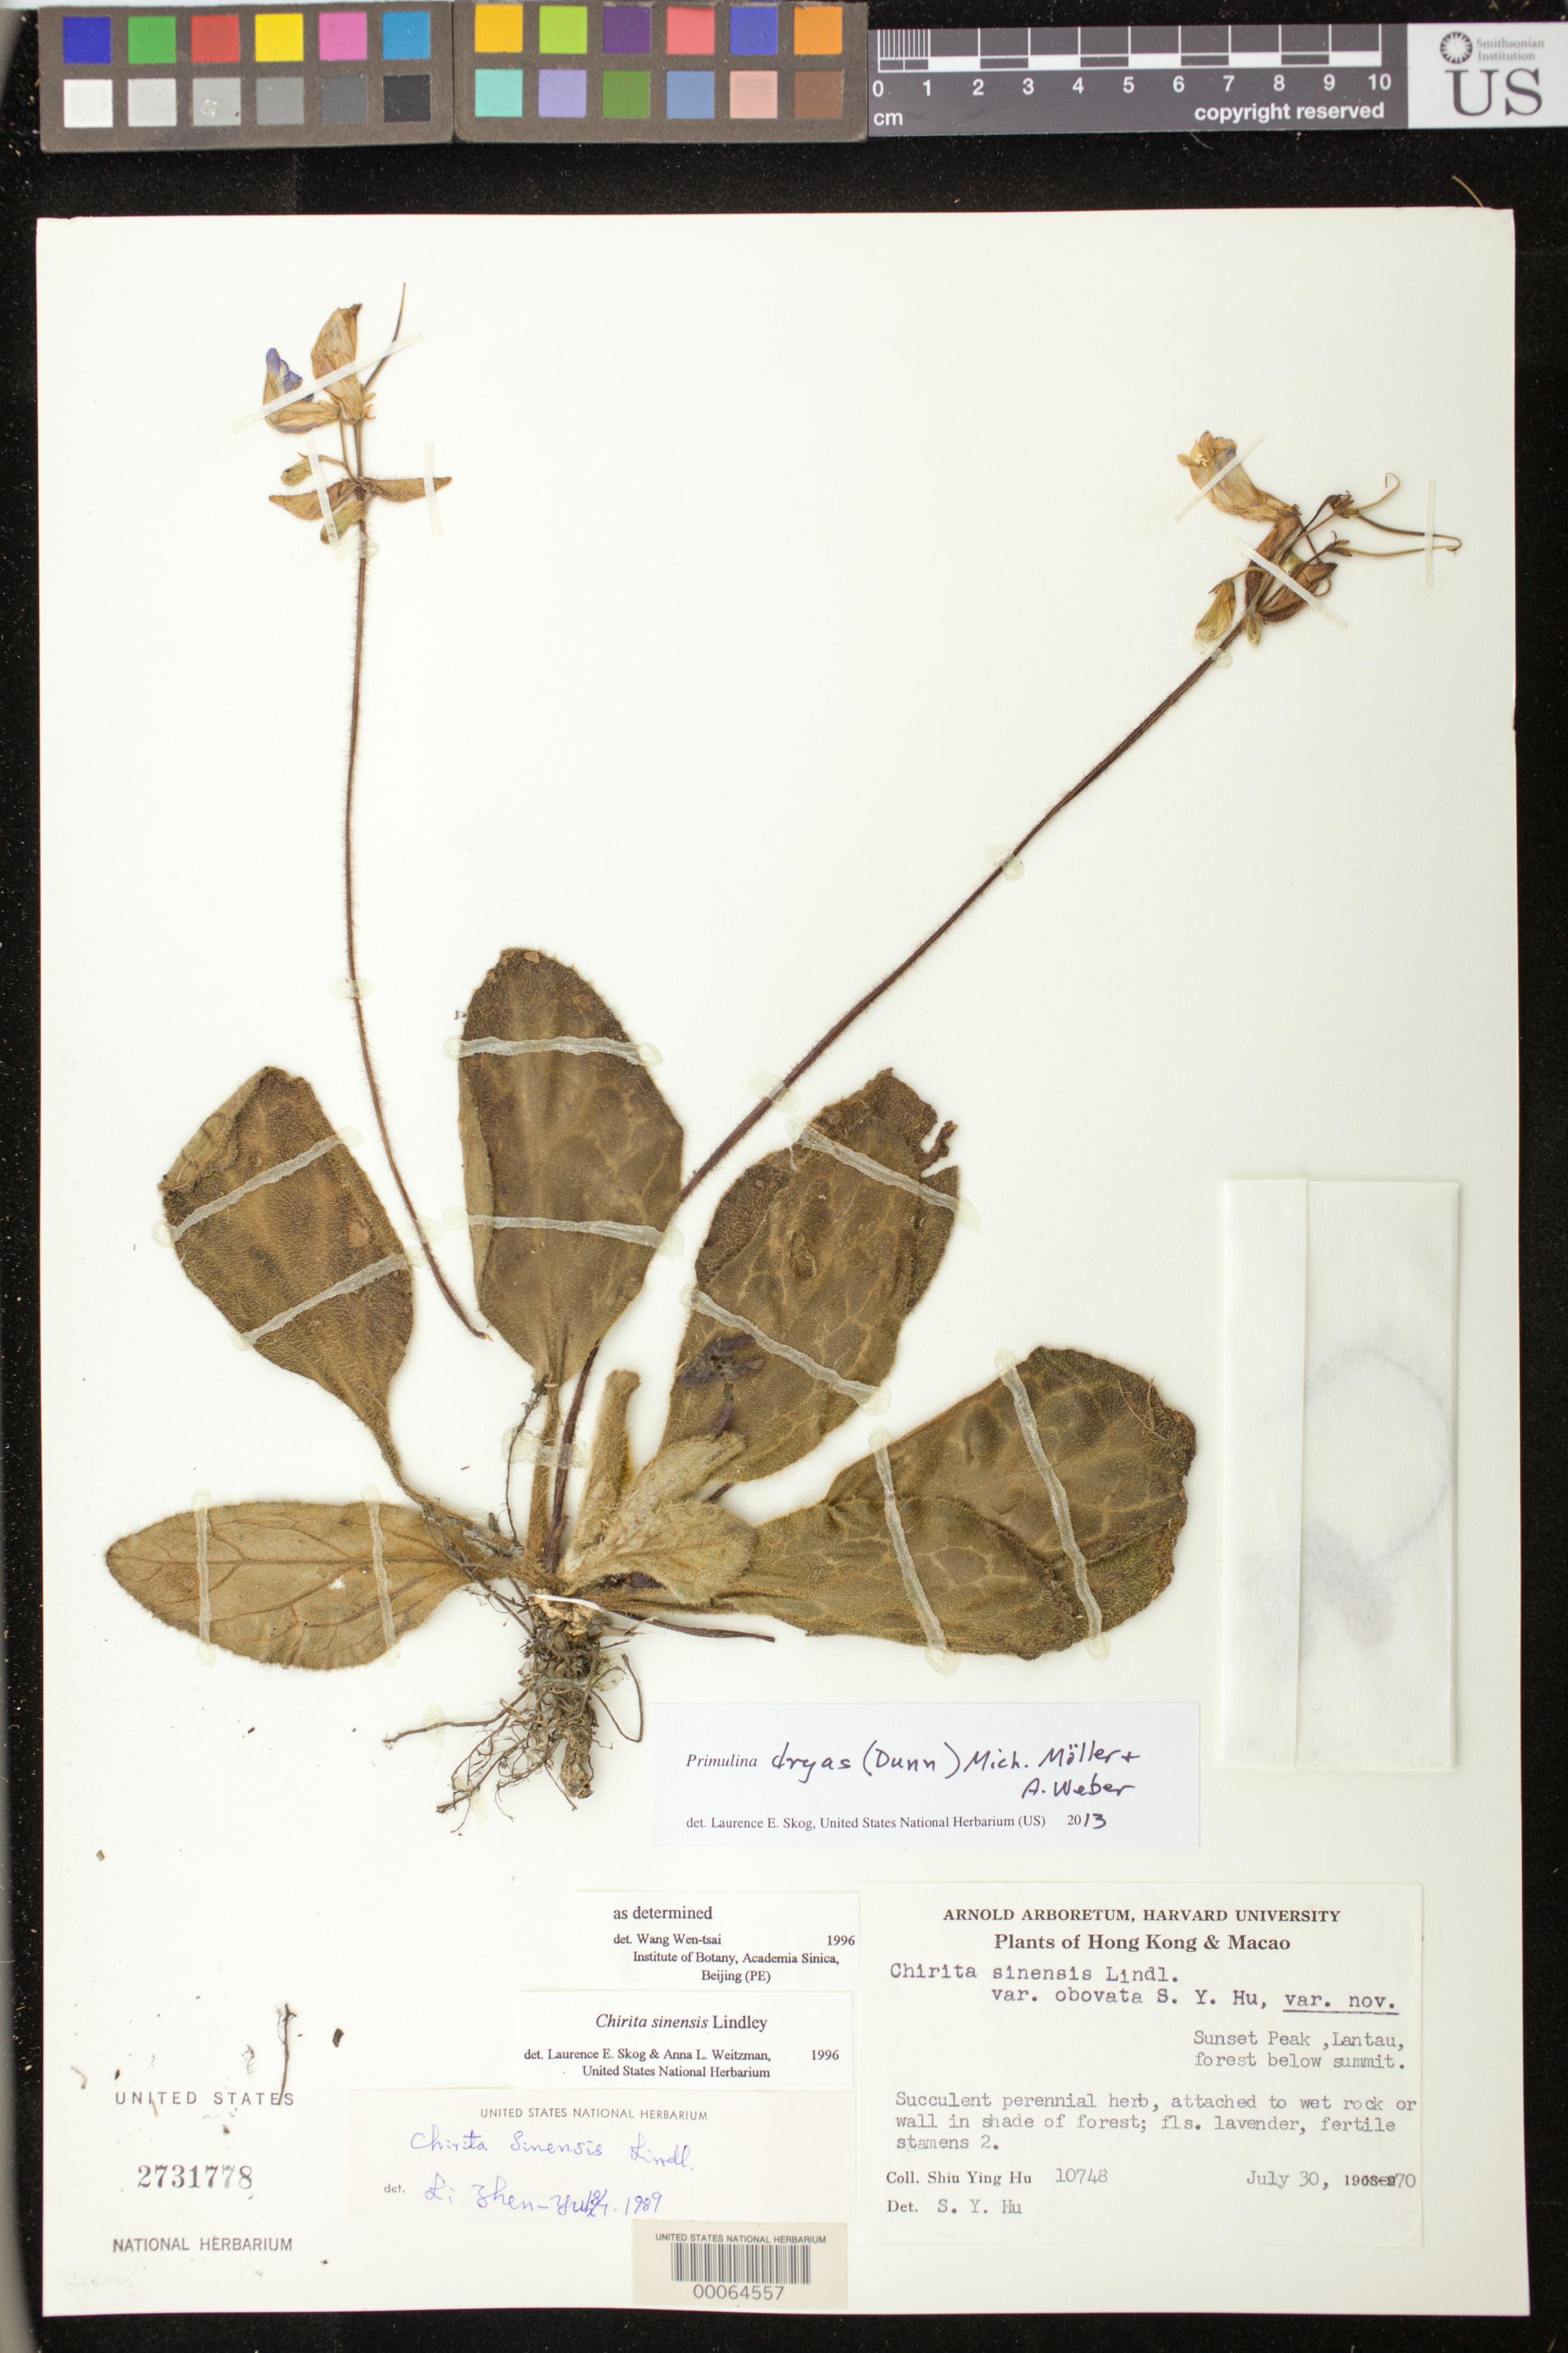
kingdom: Plantae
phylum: Tracheophyta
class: Magnoliopsida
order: Lamiales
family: Gesneriaceae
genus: Primulina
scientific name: Primulina dryas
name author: (Dunn) Mich. Möller & A. Weber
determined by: Skog, Laurence E.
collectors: S. Y. Hu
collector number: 10748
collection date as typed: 30 Jul 1970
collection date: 1970-07-30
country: China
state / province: Hong Kong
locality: Hong kong, sunset park, lantau, forest below summit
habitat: Attached to wet rock or wall in shade of forest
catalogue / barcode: US 2731778